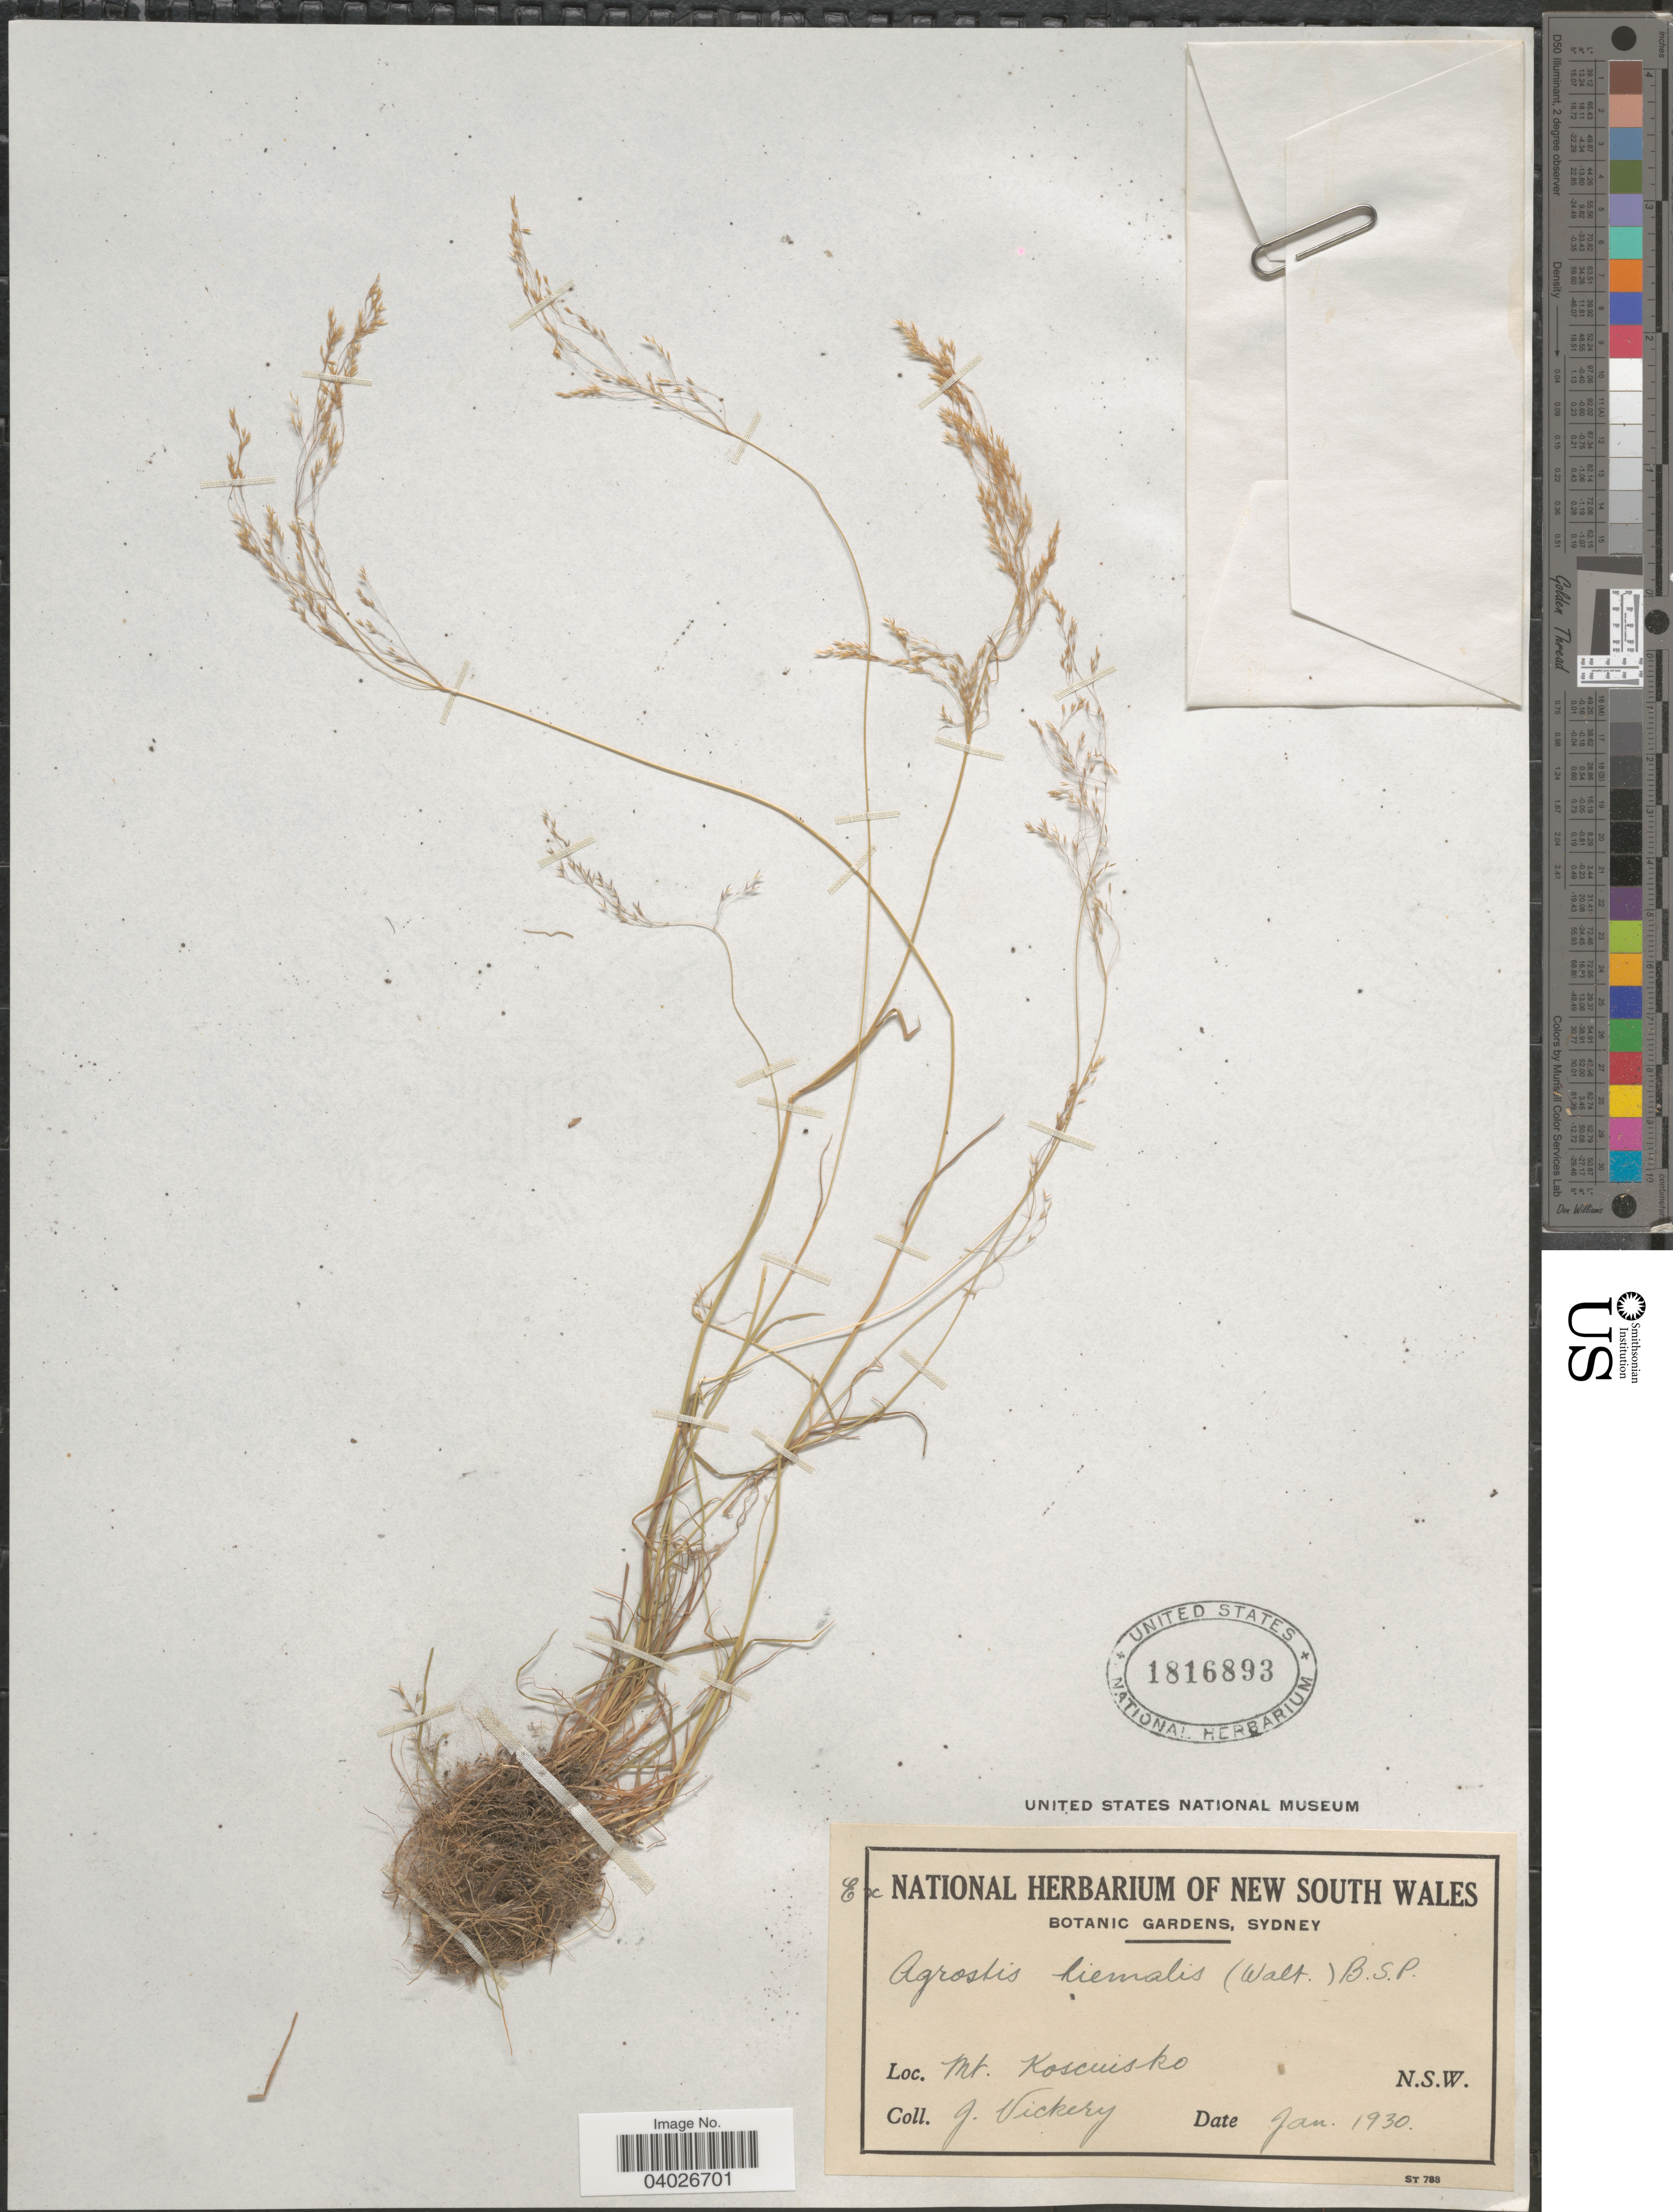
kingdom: Plantae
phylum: Tracheophyta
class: Liliopsida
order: Poales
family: Poaceae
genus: Agrostis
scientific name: Agrostis hyemalis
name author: (Walter) Britton et al.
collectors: J. Vickery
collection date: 1930-01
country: Australia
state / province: New South Wales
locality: Mt. Kosciusko.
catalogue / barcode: US 1816893